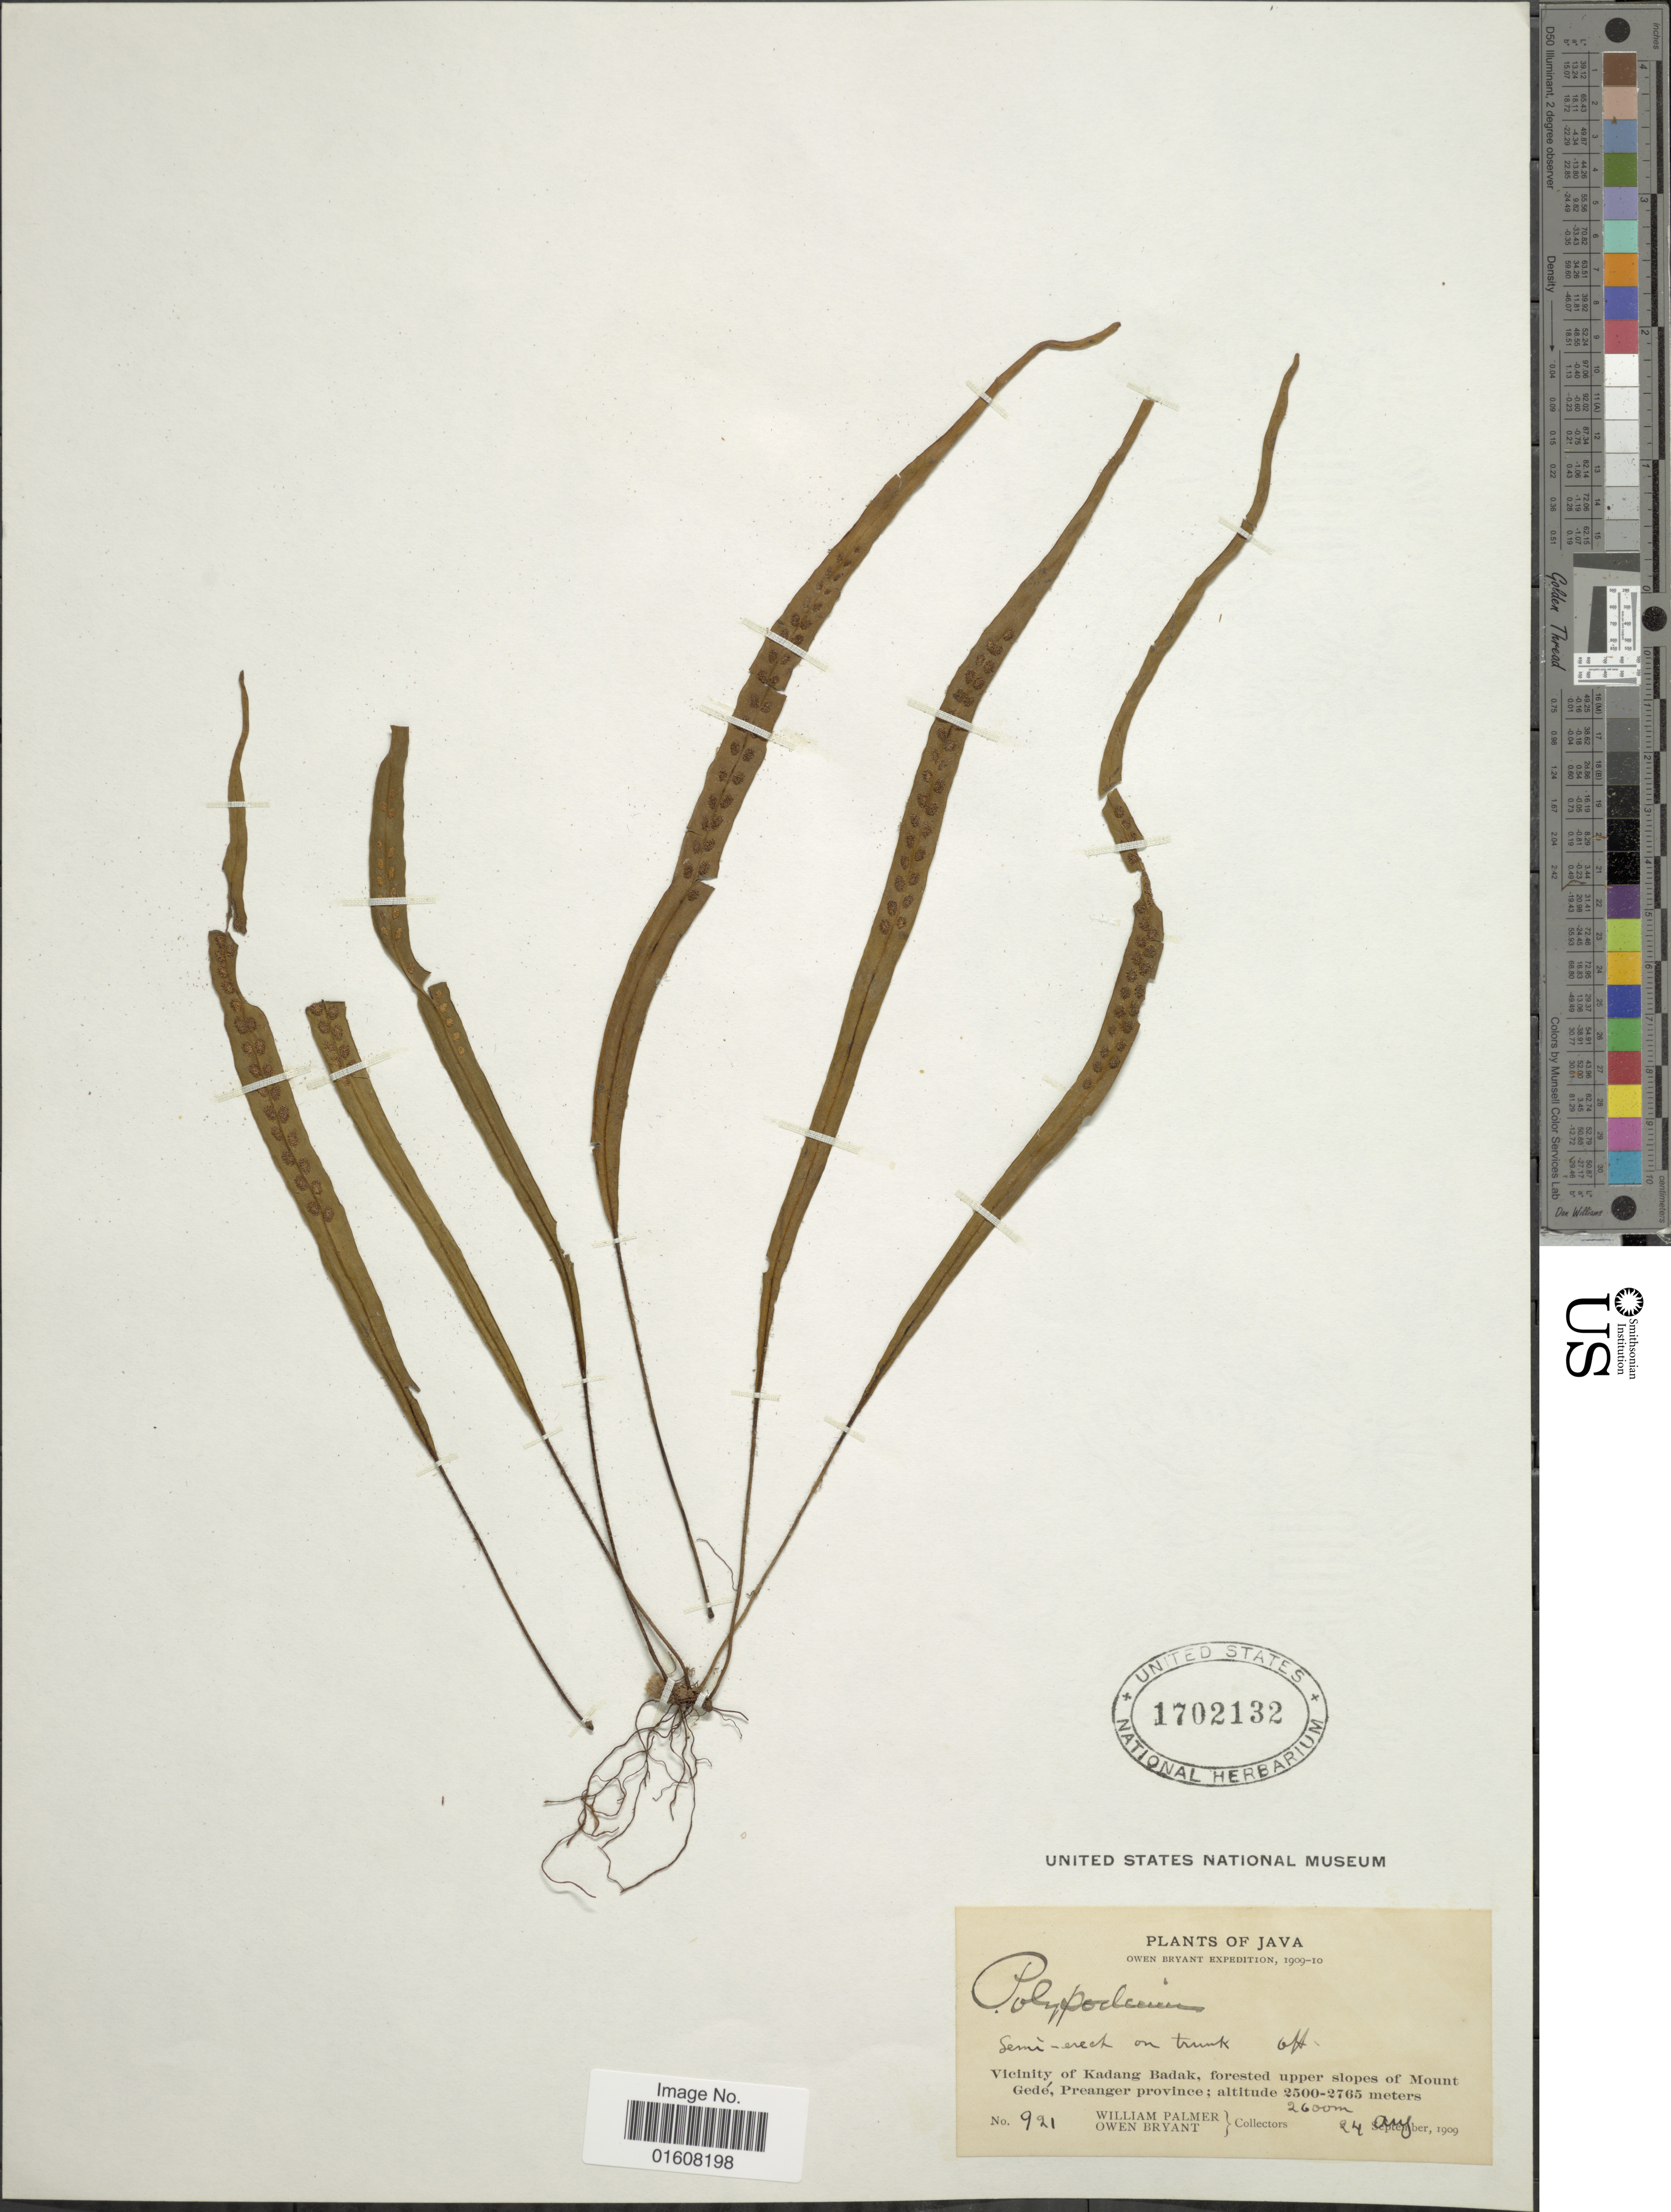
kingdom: Plantae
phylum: Tracheophyta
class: Polypodiopsida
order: Polypodiales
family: Polypodiaceae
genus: Grammitis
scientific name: Grammitis sp.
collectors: W. Palmer & O. Bryant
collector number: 921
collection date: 1909-08-24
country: Indonesia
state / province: Java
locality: Vicinity of Kadang Badak, forested upper slopes of Mount Gedé, Preanger province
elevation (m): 2600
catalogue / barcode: US 1702132